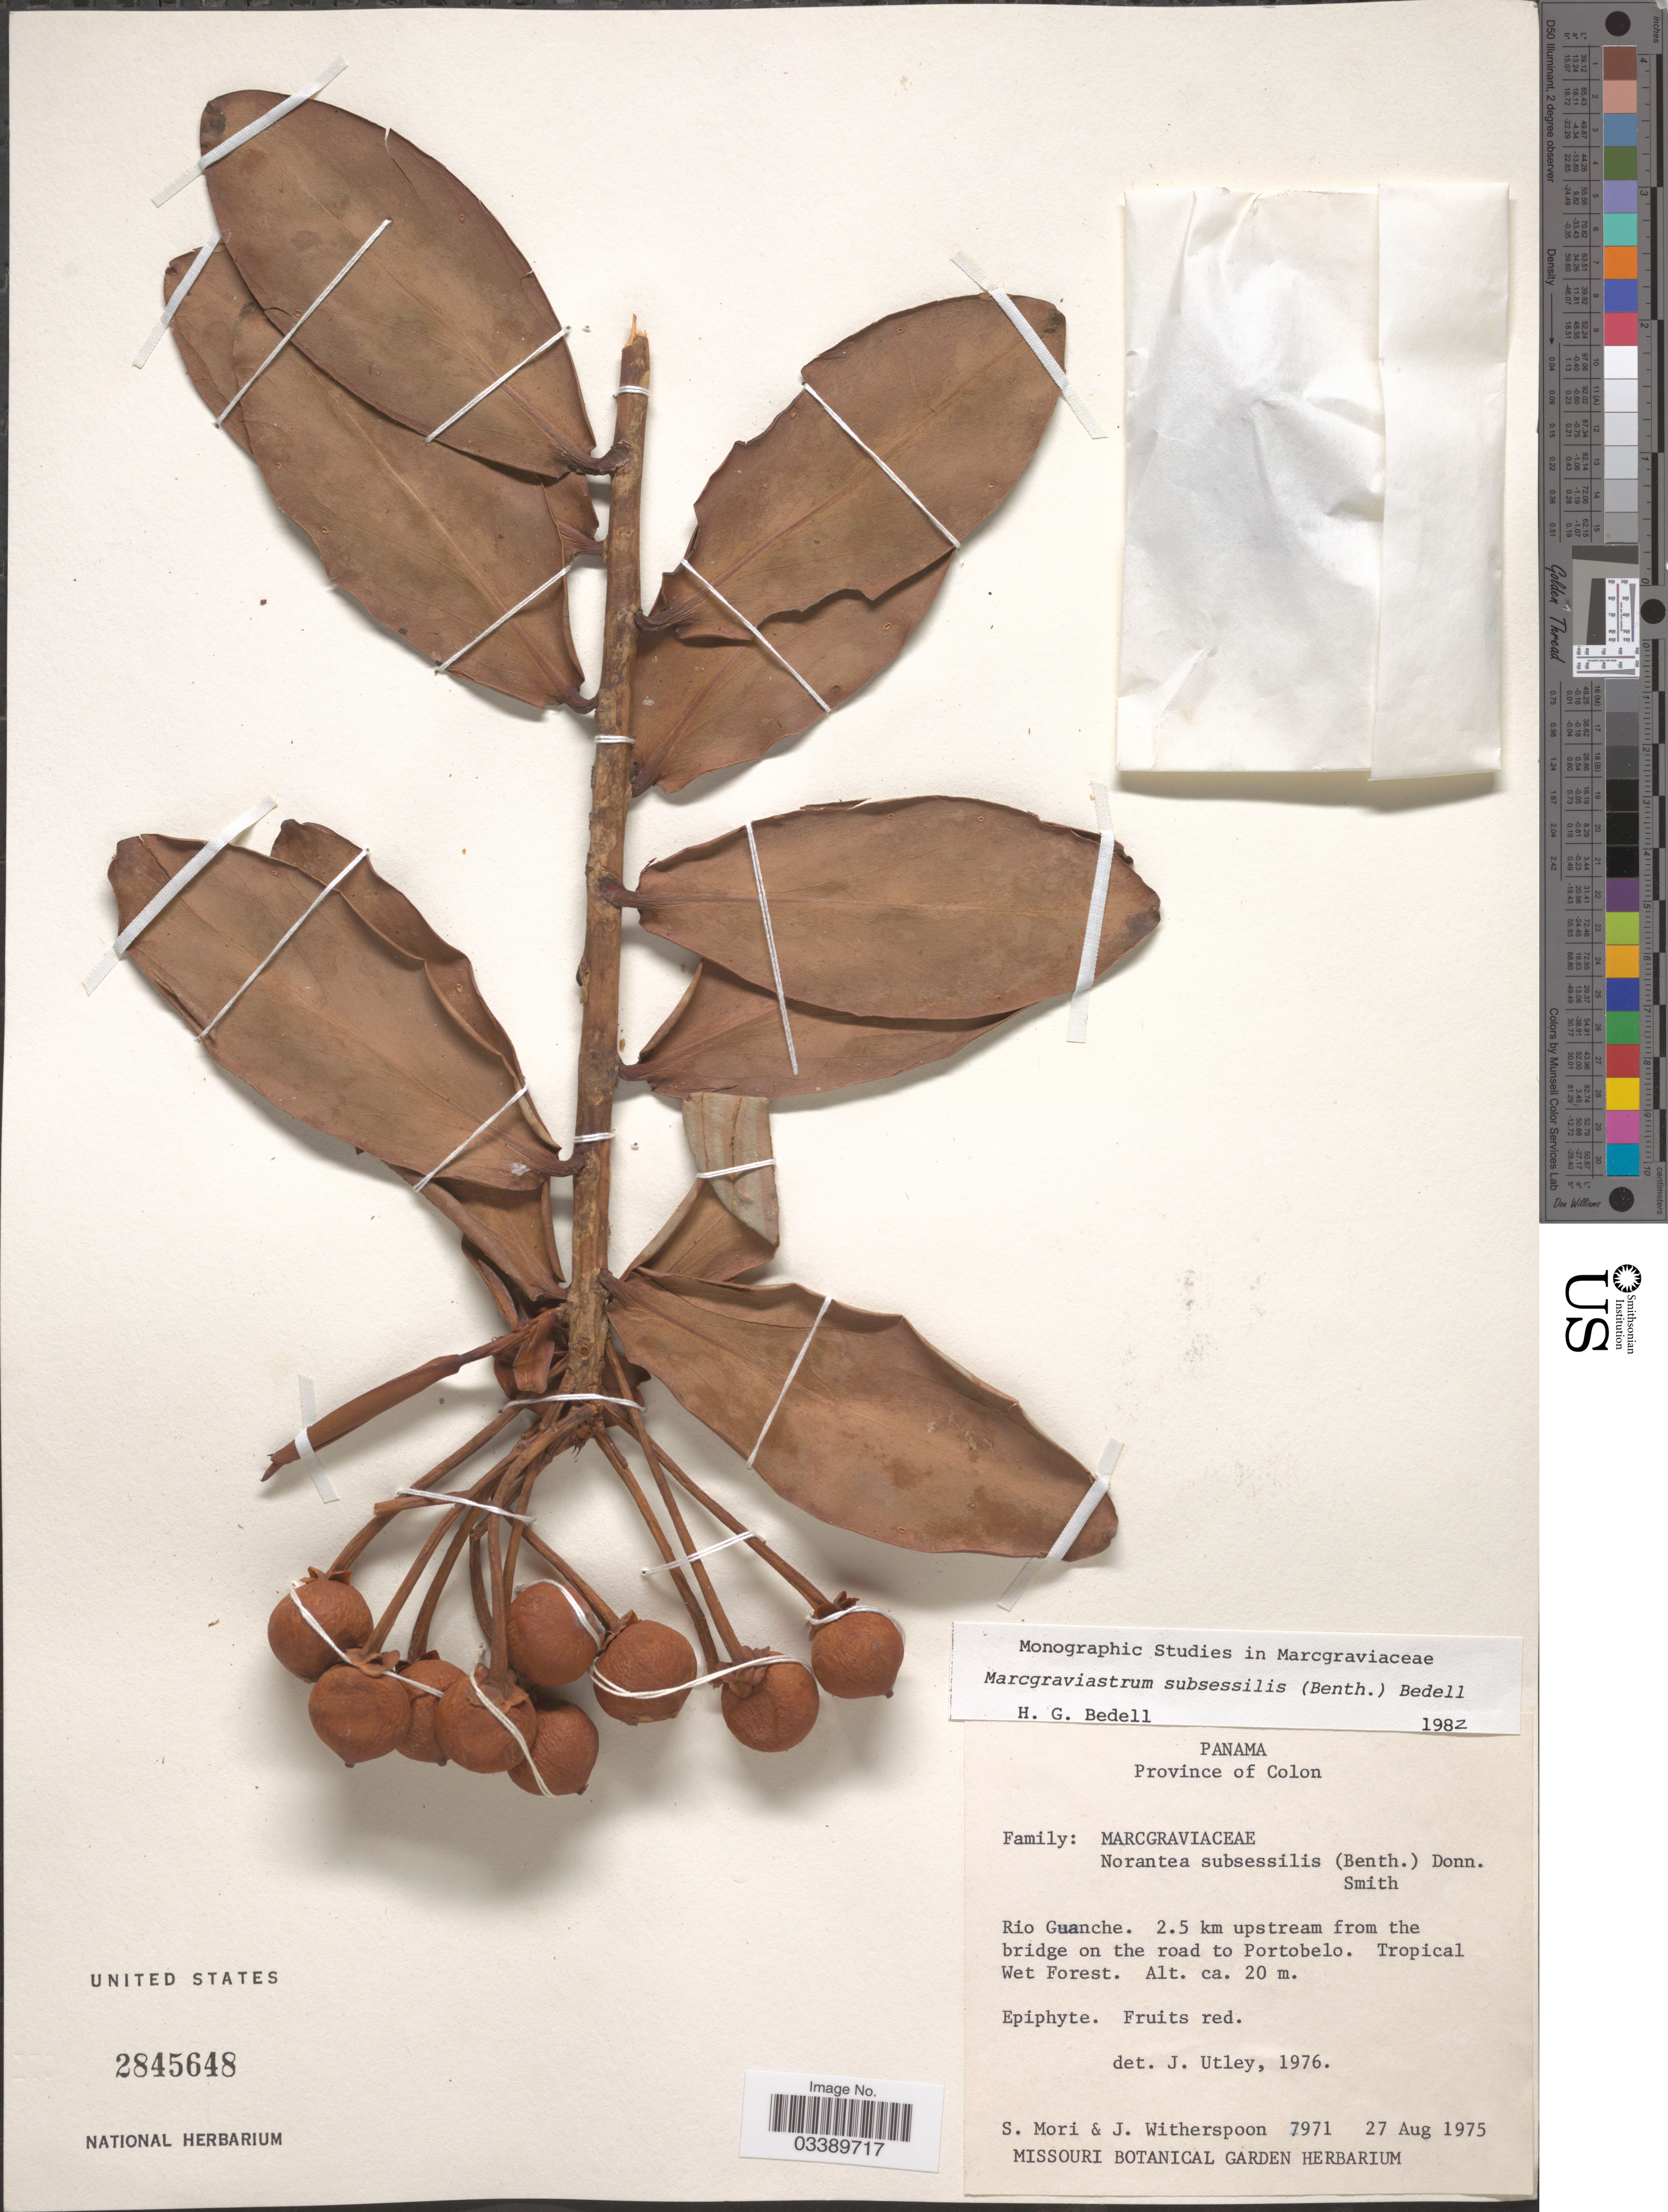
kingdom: Plantae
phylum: Tracheophyta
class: Magnoliopsida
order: Ericales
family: Marcgraviaceae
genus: Marcgraviastrum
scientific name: Marcgraviastrum subsessile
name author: (Benth.) Bedell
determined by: Bedell, H. G.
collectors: S. Mori & J. Witherspoon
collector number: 7971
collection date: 1975-08-27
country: Panama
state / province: Colón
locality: Rio Guanche. 2.5 km upstream from the bridge on the road to Portobelo.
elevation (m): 20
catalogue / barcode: US 2845648